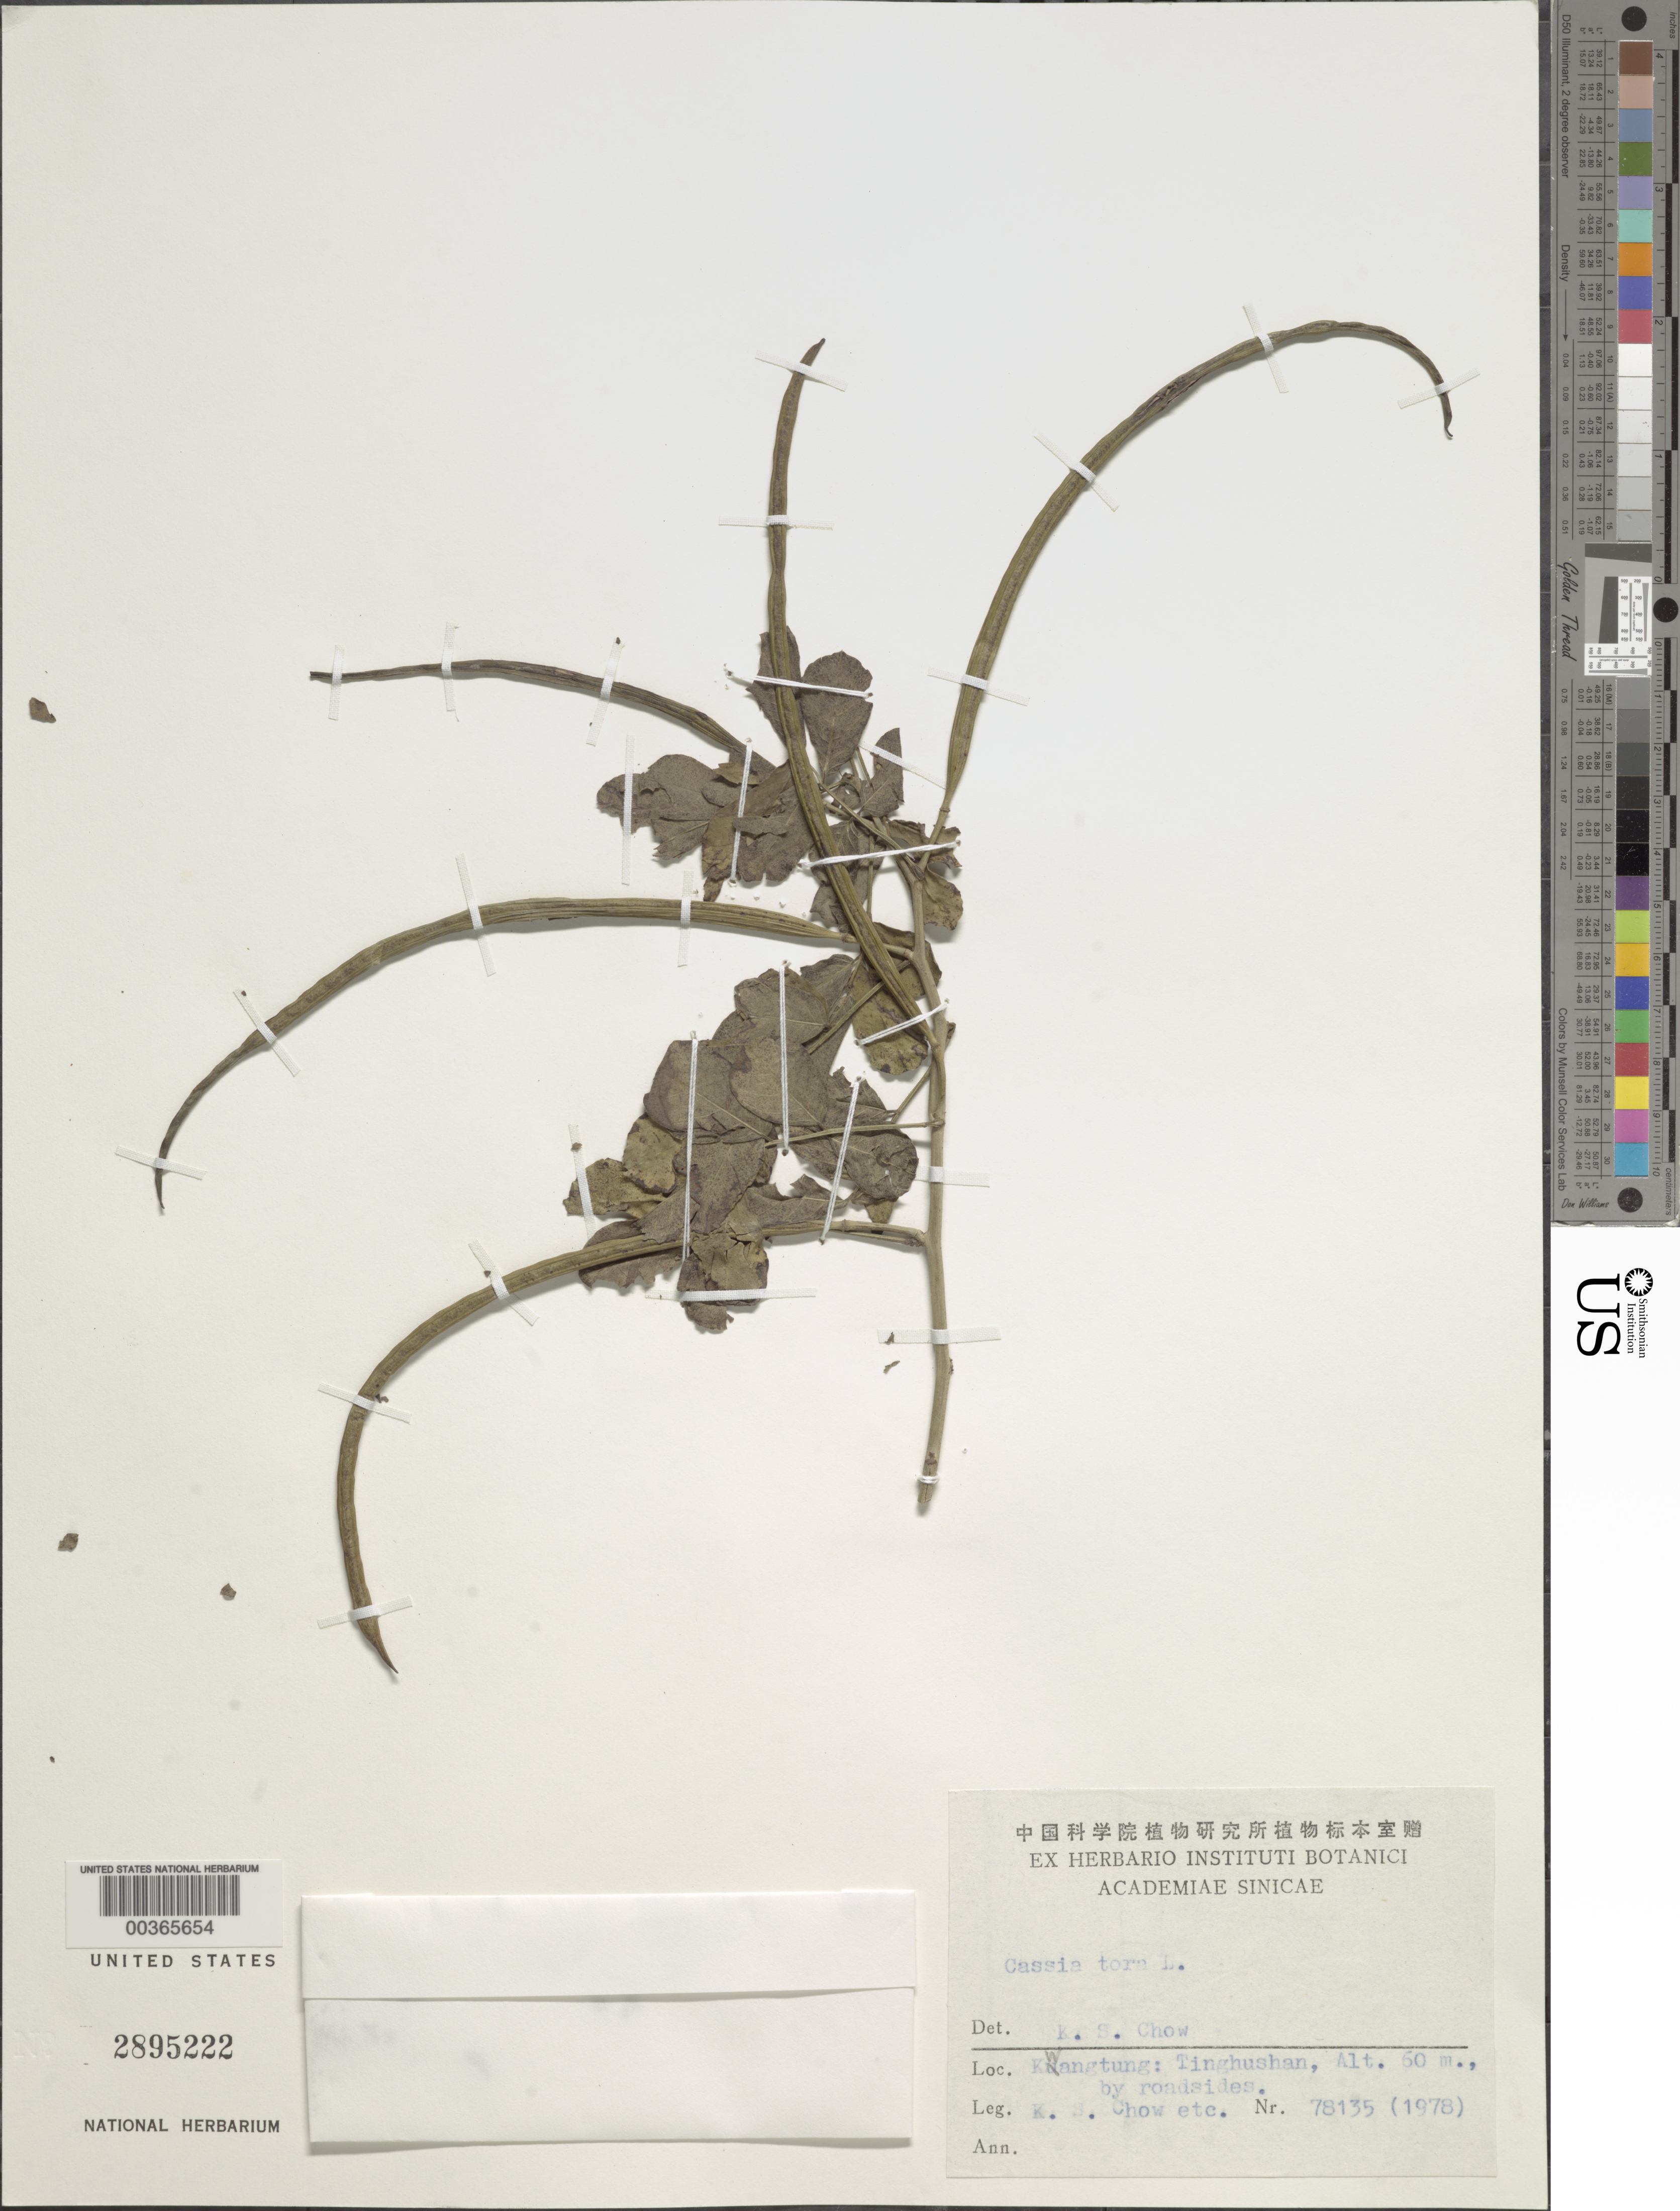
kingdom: Plantae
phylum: Tracheophyta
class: Magnoliopsida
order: Fabales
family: Fabaceae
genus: Senna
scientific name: Senna obtusifolia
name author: (L.) H.S. Irwin & Barneby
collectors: K. S. Chow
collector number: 78135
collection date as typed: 1978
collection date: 1978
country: China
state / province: Guangdong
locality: Tinghushan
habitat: By roadside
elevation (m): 60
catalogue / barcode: US 2895222